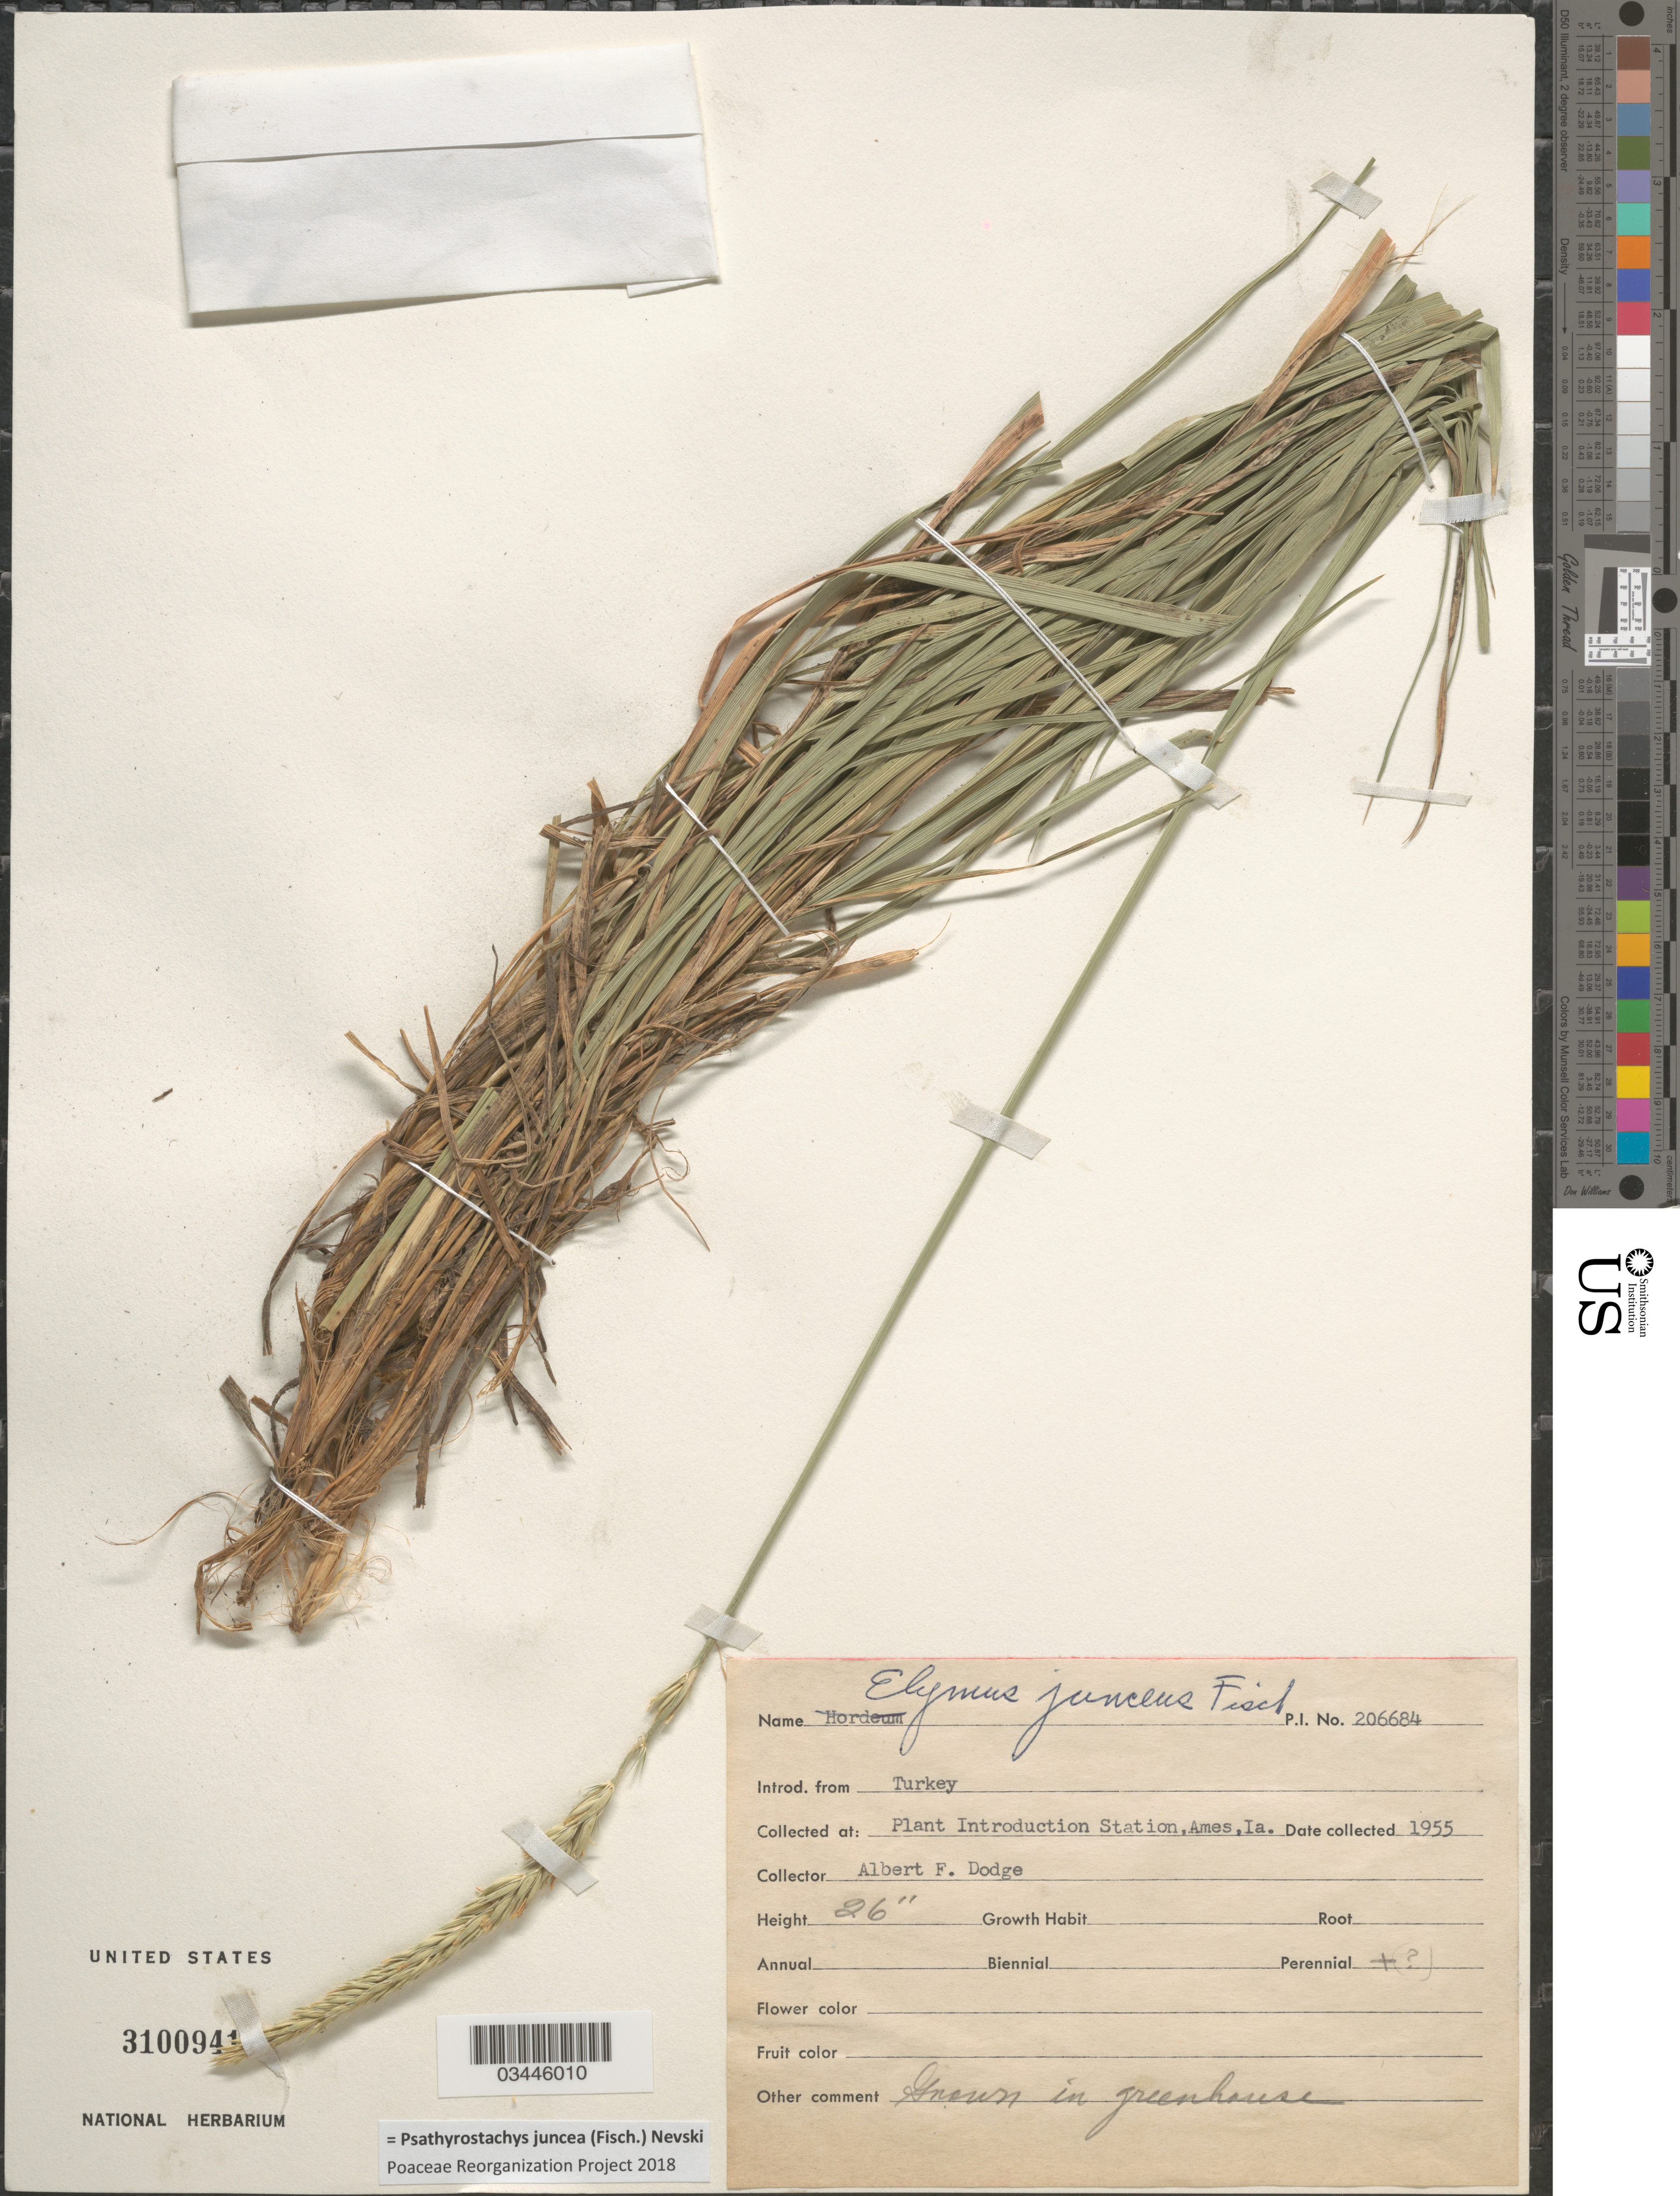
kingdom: Plantae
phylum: Tracheophyta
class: Liliopsida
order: Poales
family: Poaceae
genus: Psathyrostachys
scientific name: Psathyrostachys juncea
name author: (Fisch.) Nevki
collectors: A. Dodge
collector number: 206684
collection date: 1955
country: United States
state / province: Iowa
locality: Plant Introduction Station, Ames. Grown in greenhouse.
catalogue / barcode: US 3100941